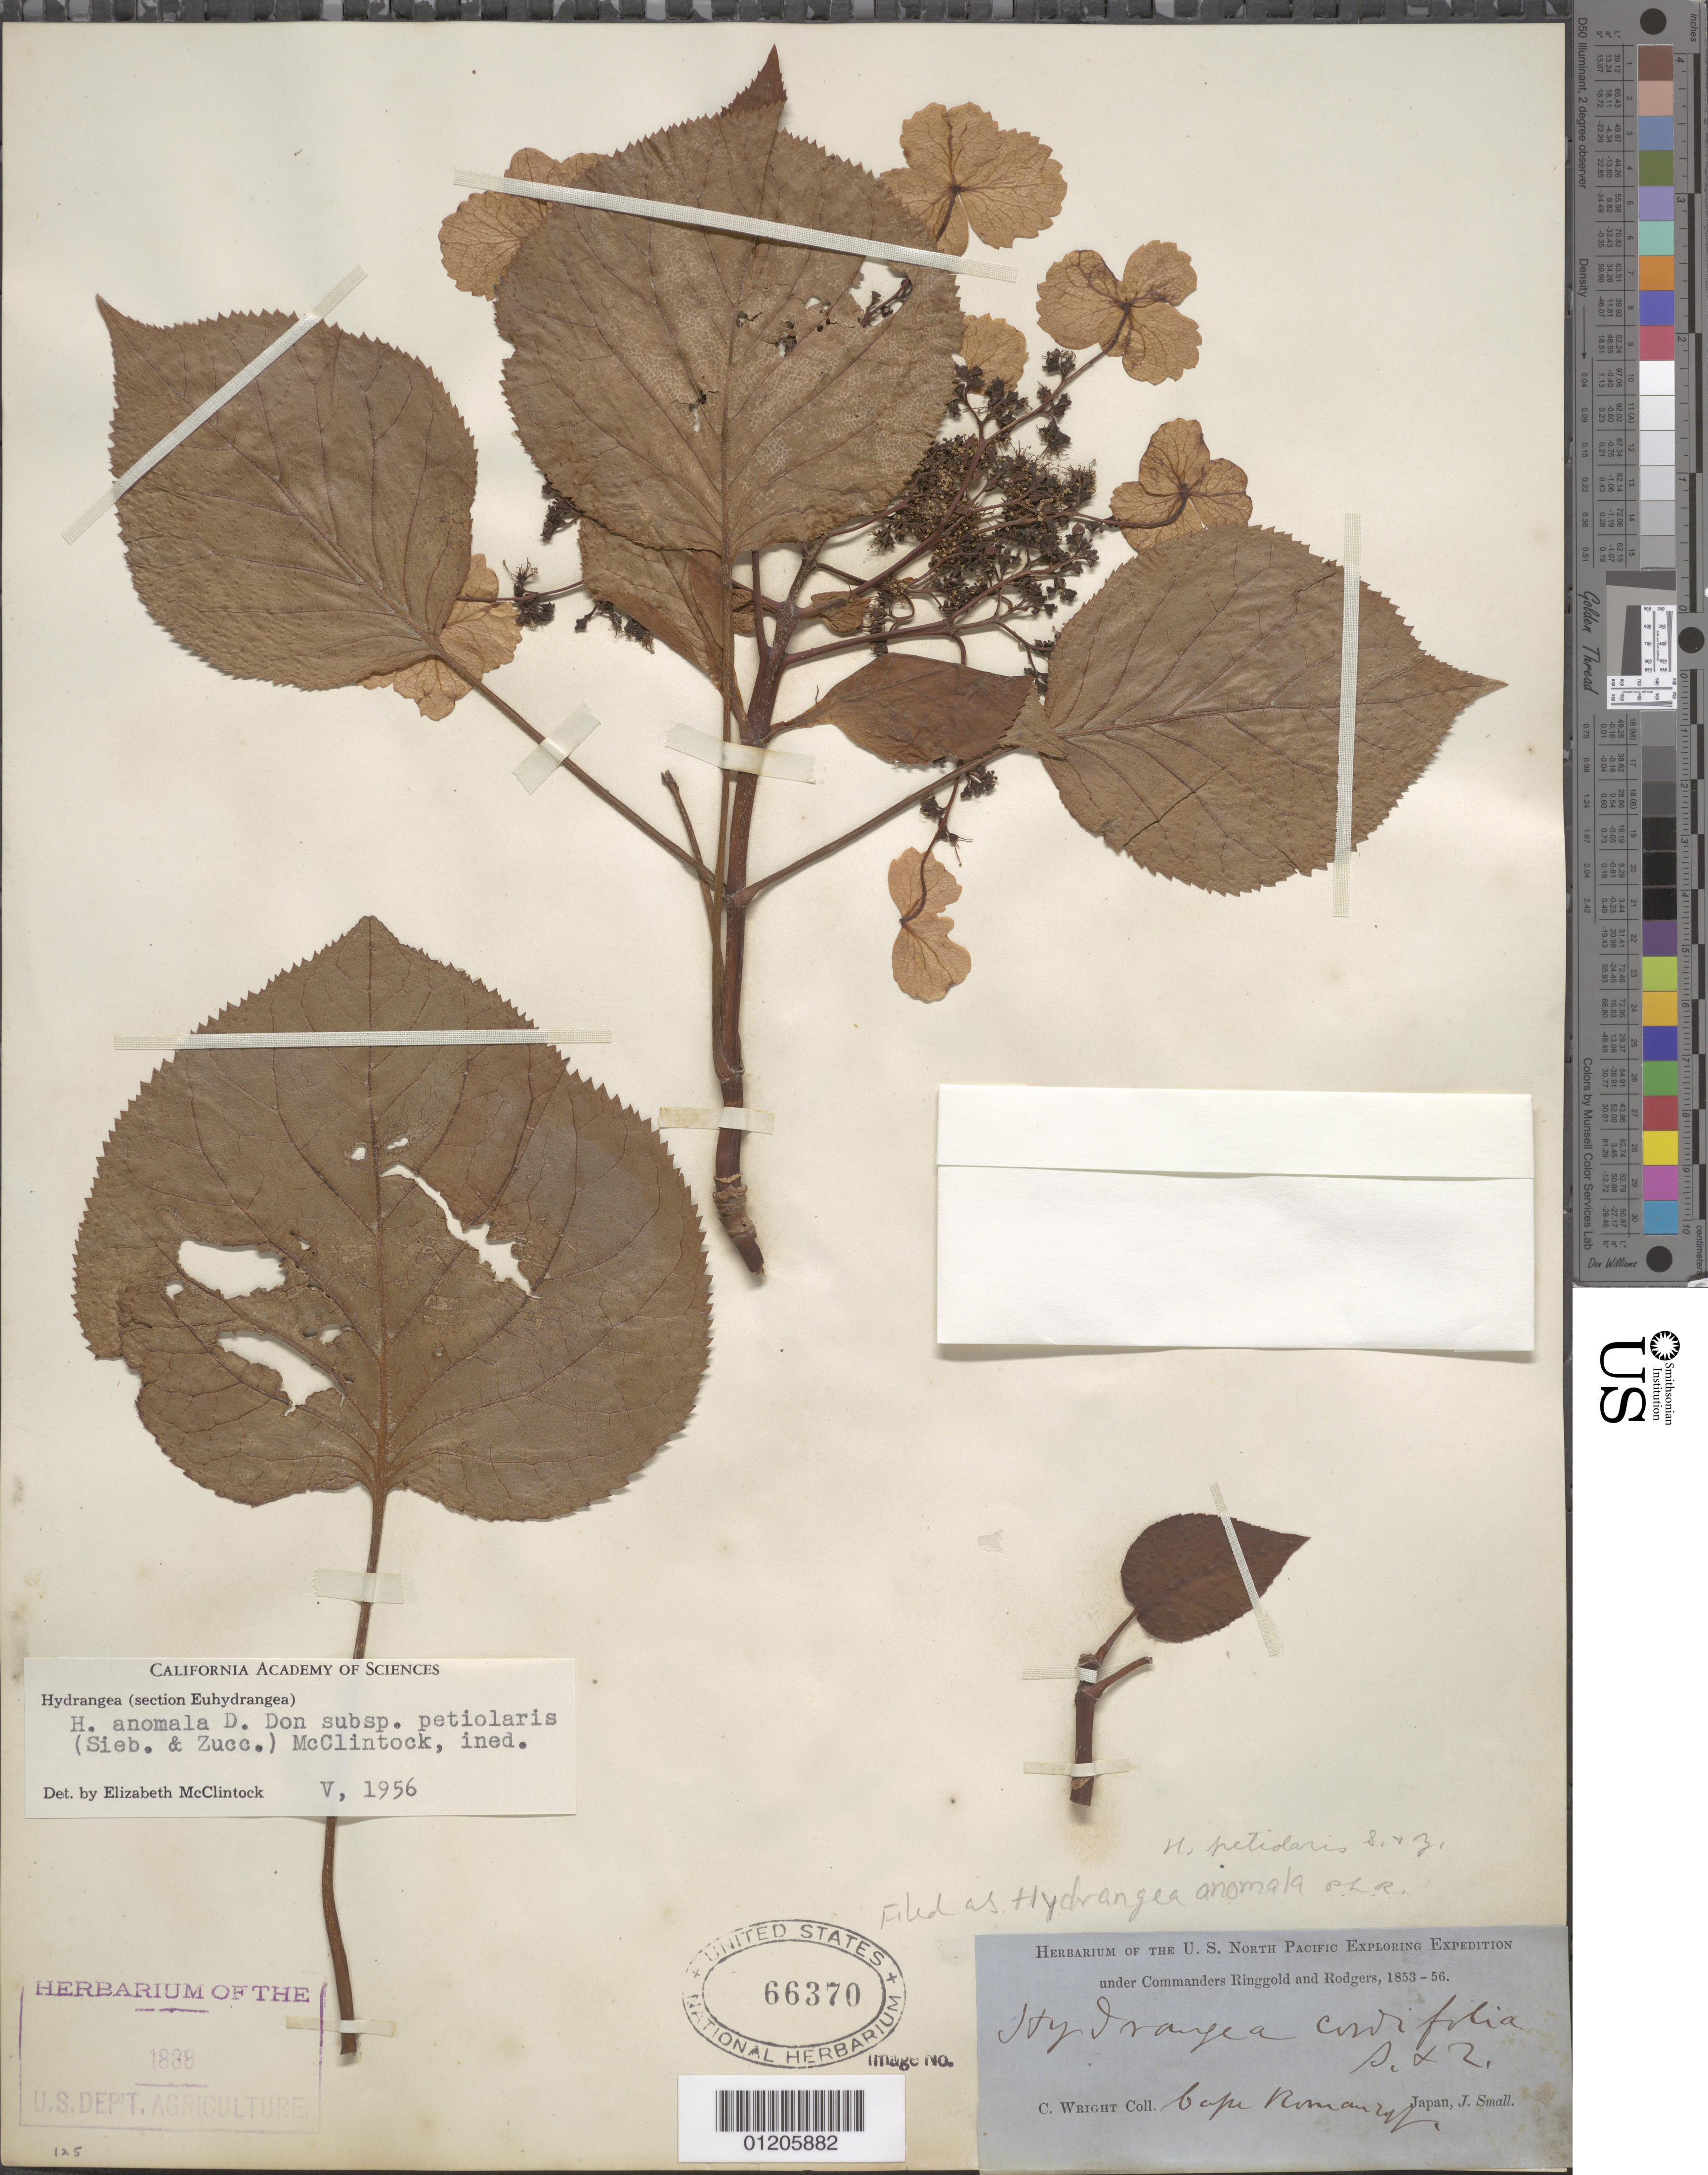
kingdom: Plantae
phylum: Tracheophyta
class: Magnoliopsida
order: Cornales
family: Hydrangeaceae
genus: Hydrangea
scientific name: Hydrangea anomala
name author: D. Don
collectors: C. Wright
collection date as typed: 1853 to -- --- 1856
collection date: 1853/1856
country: Japan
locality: Cape ???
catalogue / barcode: US 66370